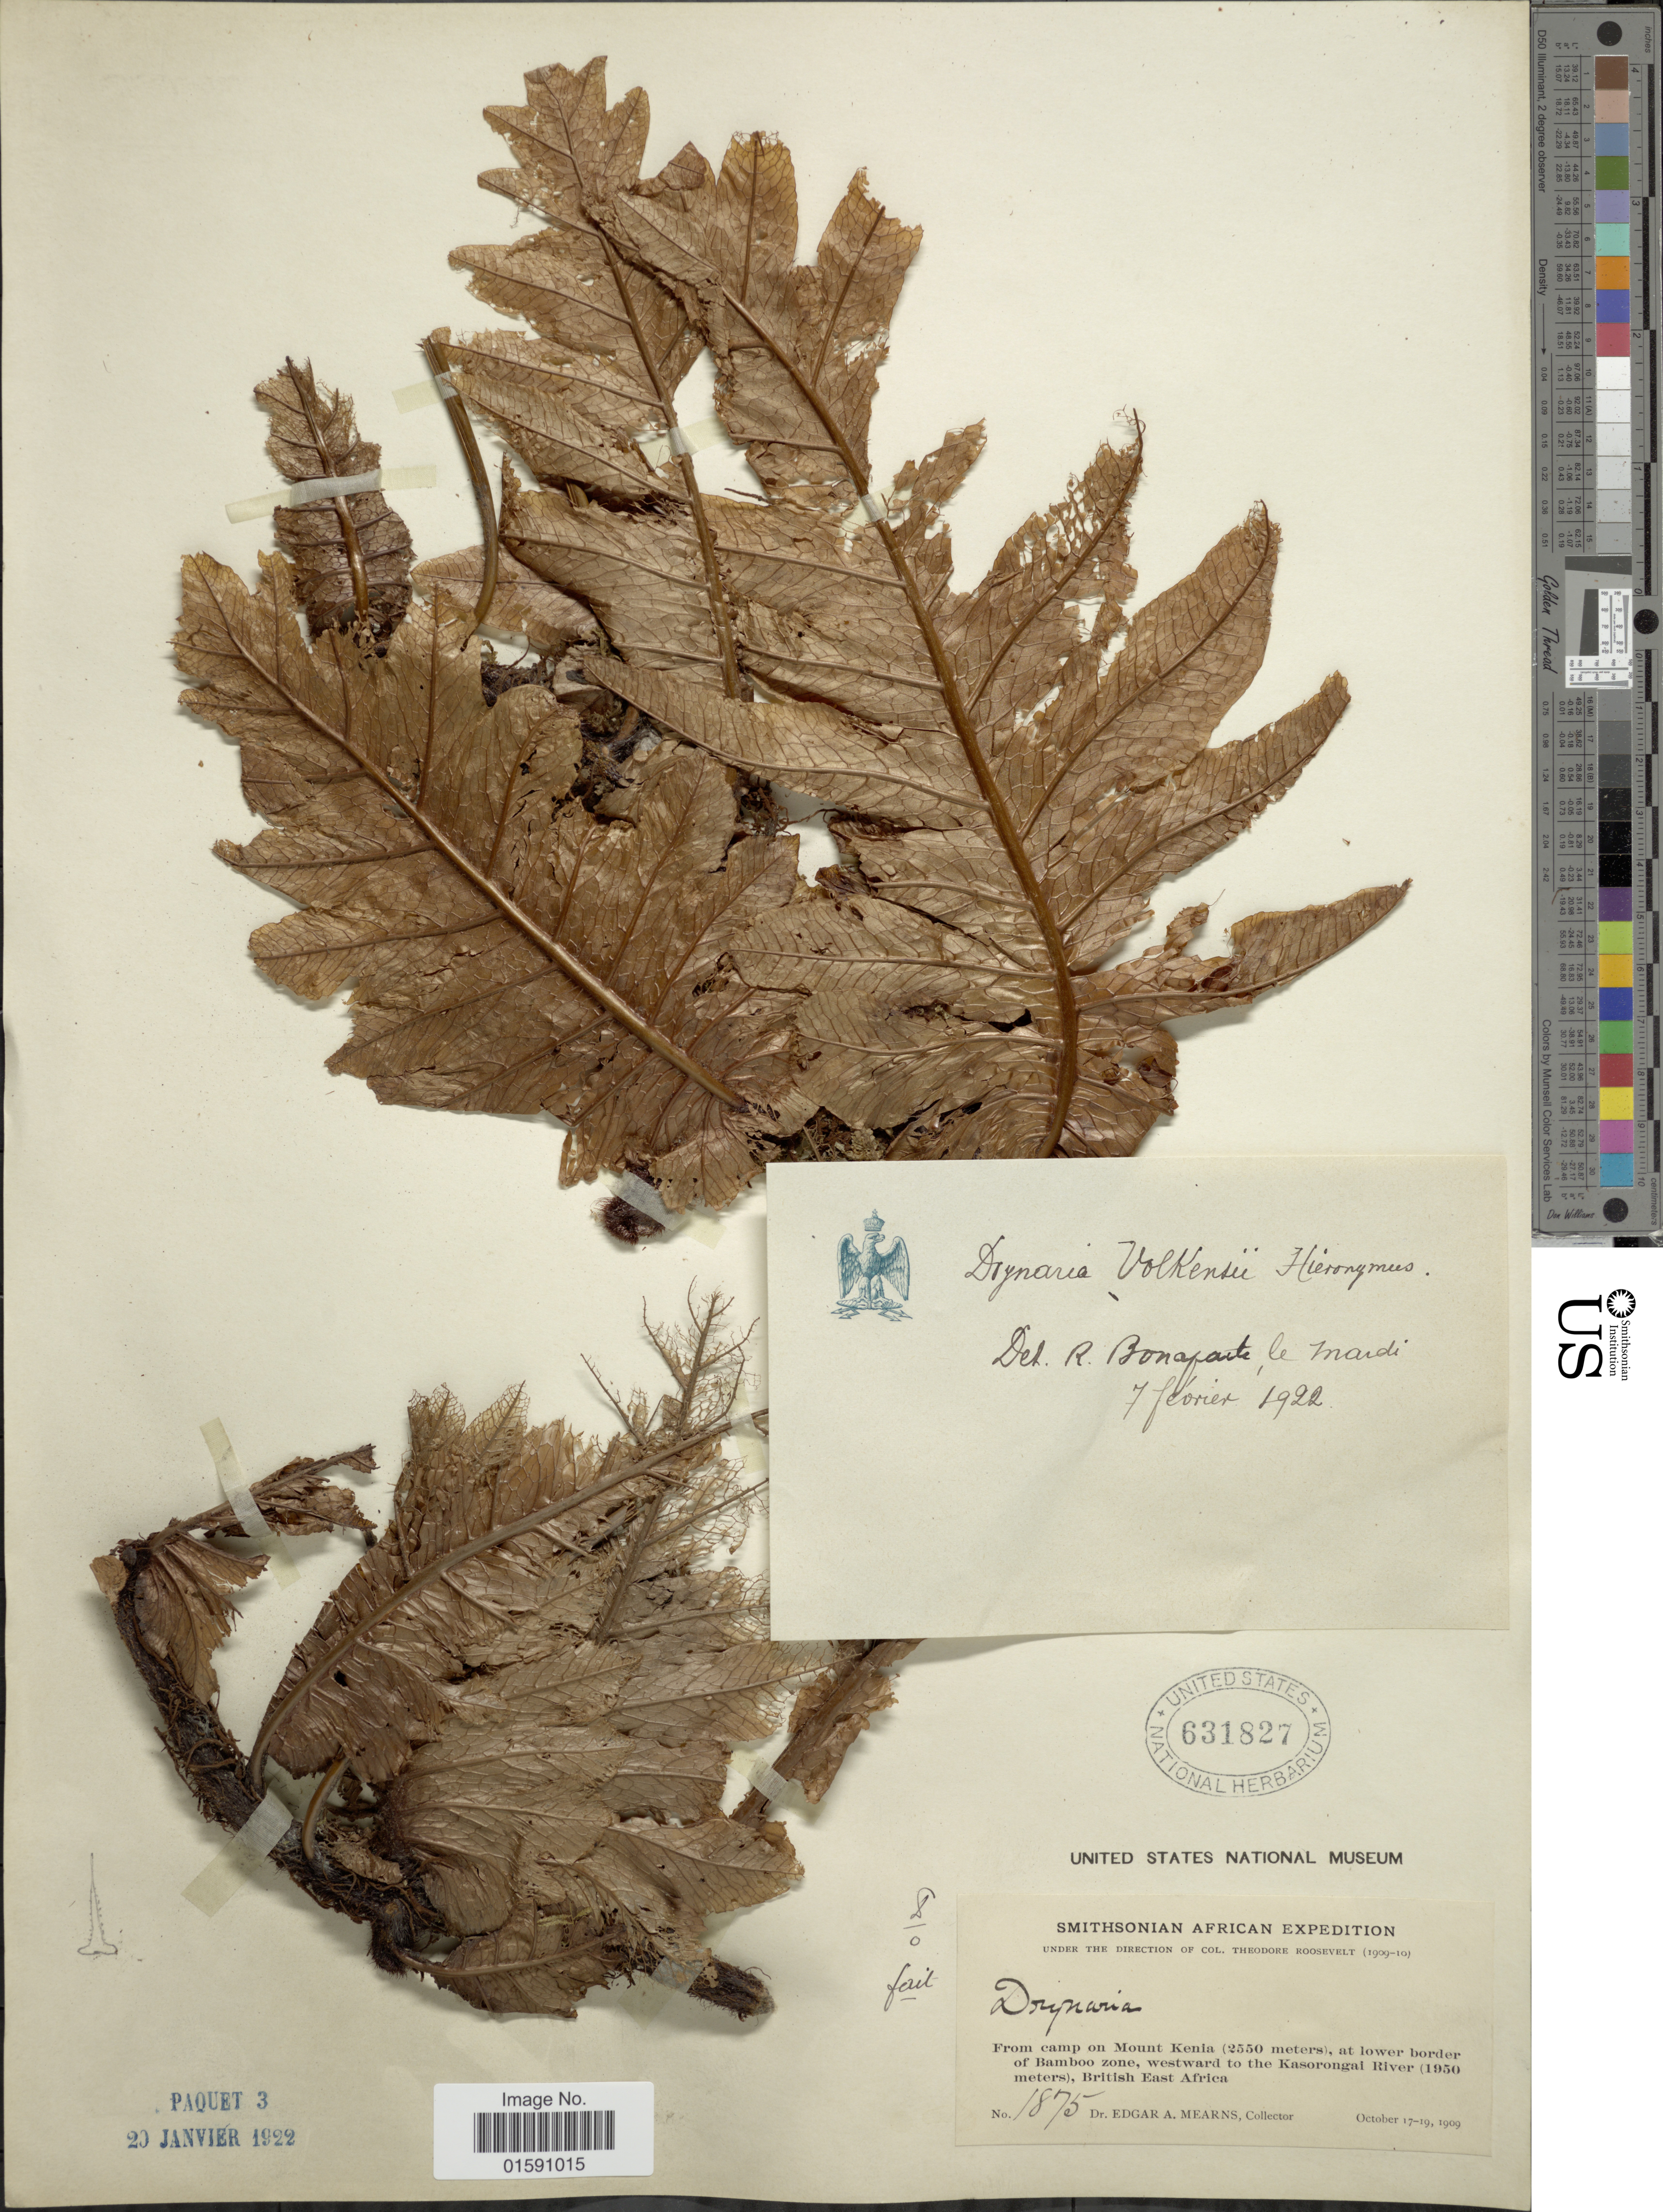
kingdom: Plantae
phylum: Tracheophyta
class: Polypodiopsida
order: Polypodiales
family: Polypodiaceae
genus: Drynaria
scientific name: Drynaria volkensii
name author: Hieron.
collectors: E. A. Mearns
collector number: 1875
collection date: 1909-10-17/1909-10-19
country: Kenya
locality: From camp on lMount Kenia, at lower border of Bamboo zone, westward to the Kasorongai River, British East Africa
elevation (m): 1950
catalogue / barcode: US 631827